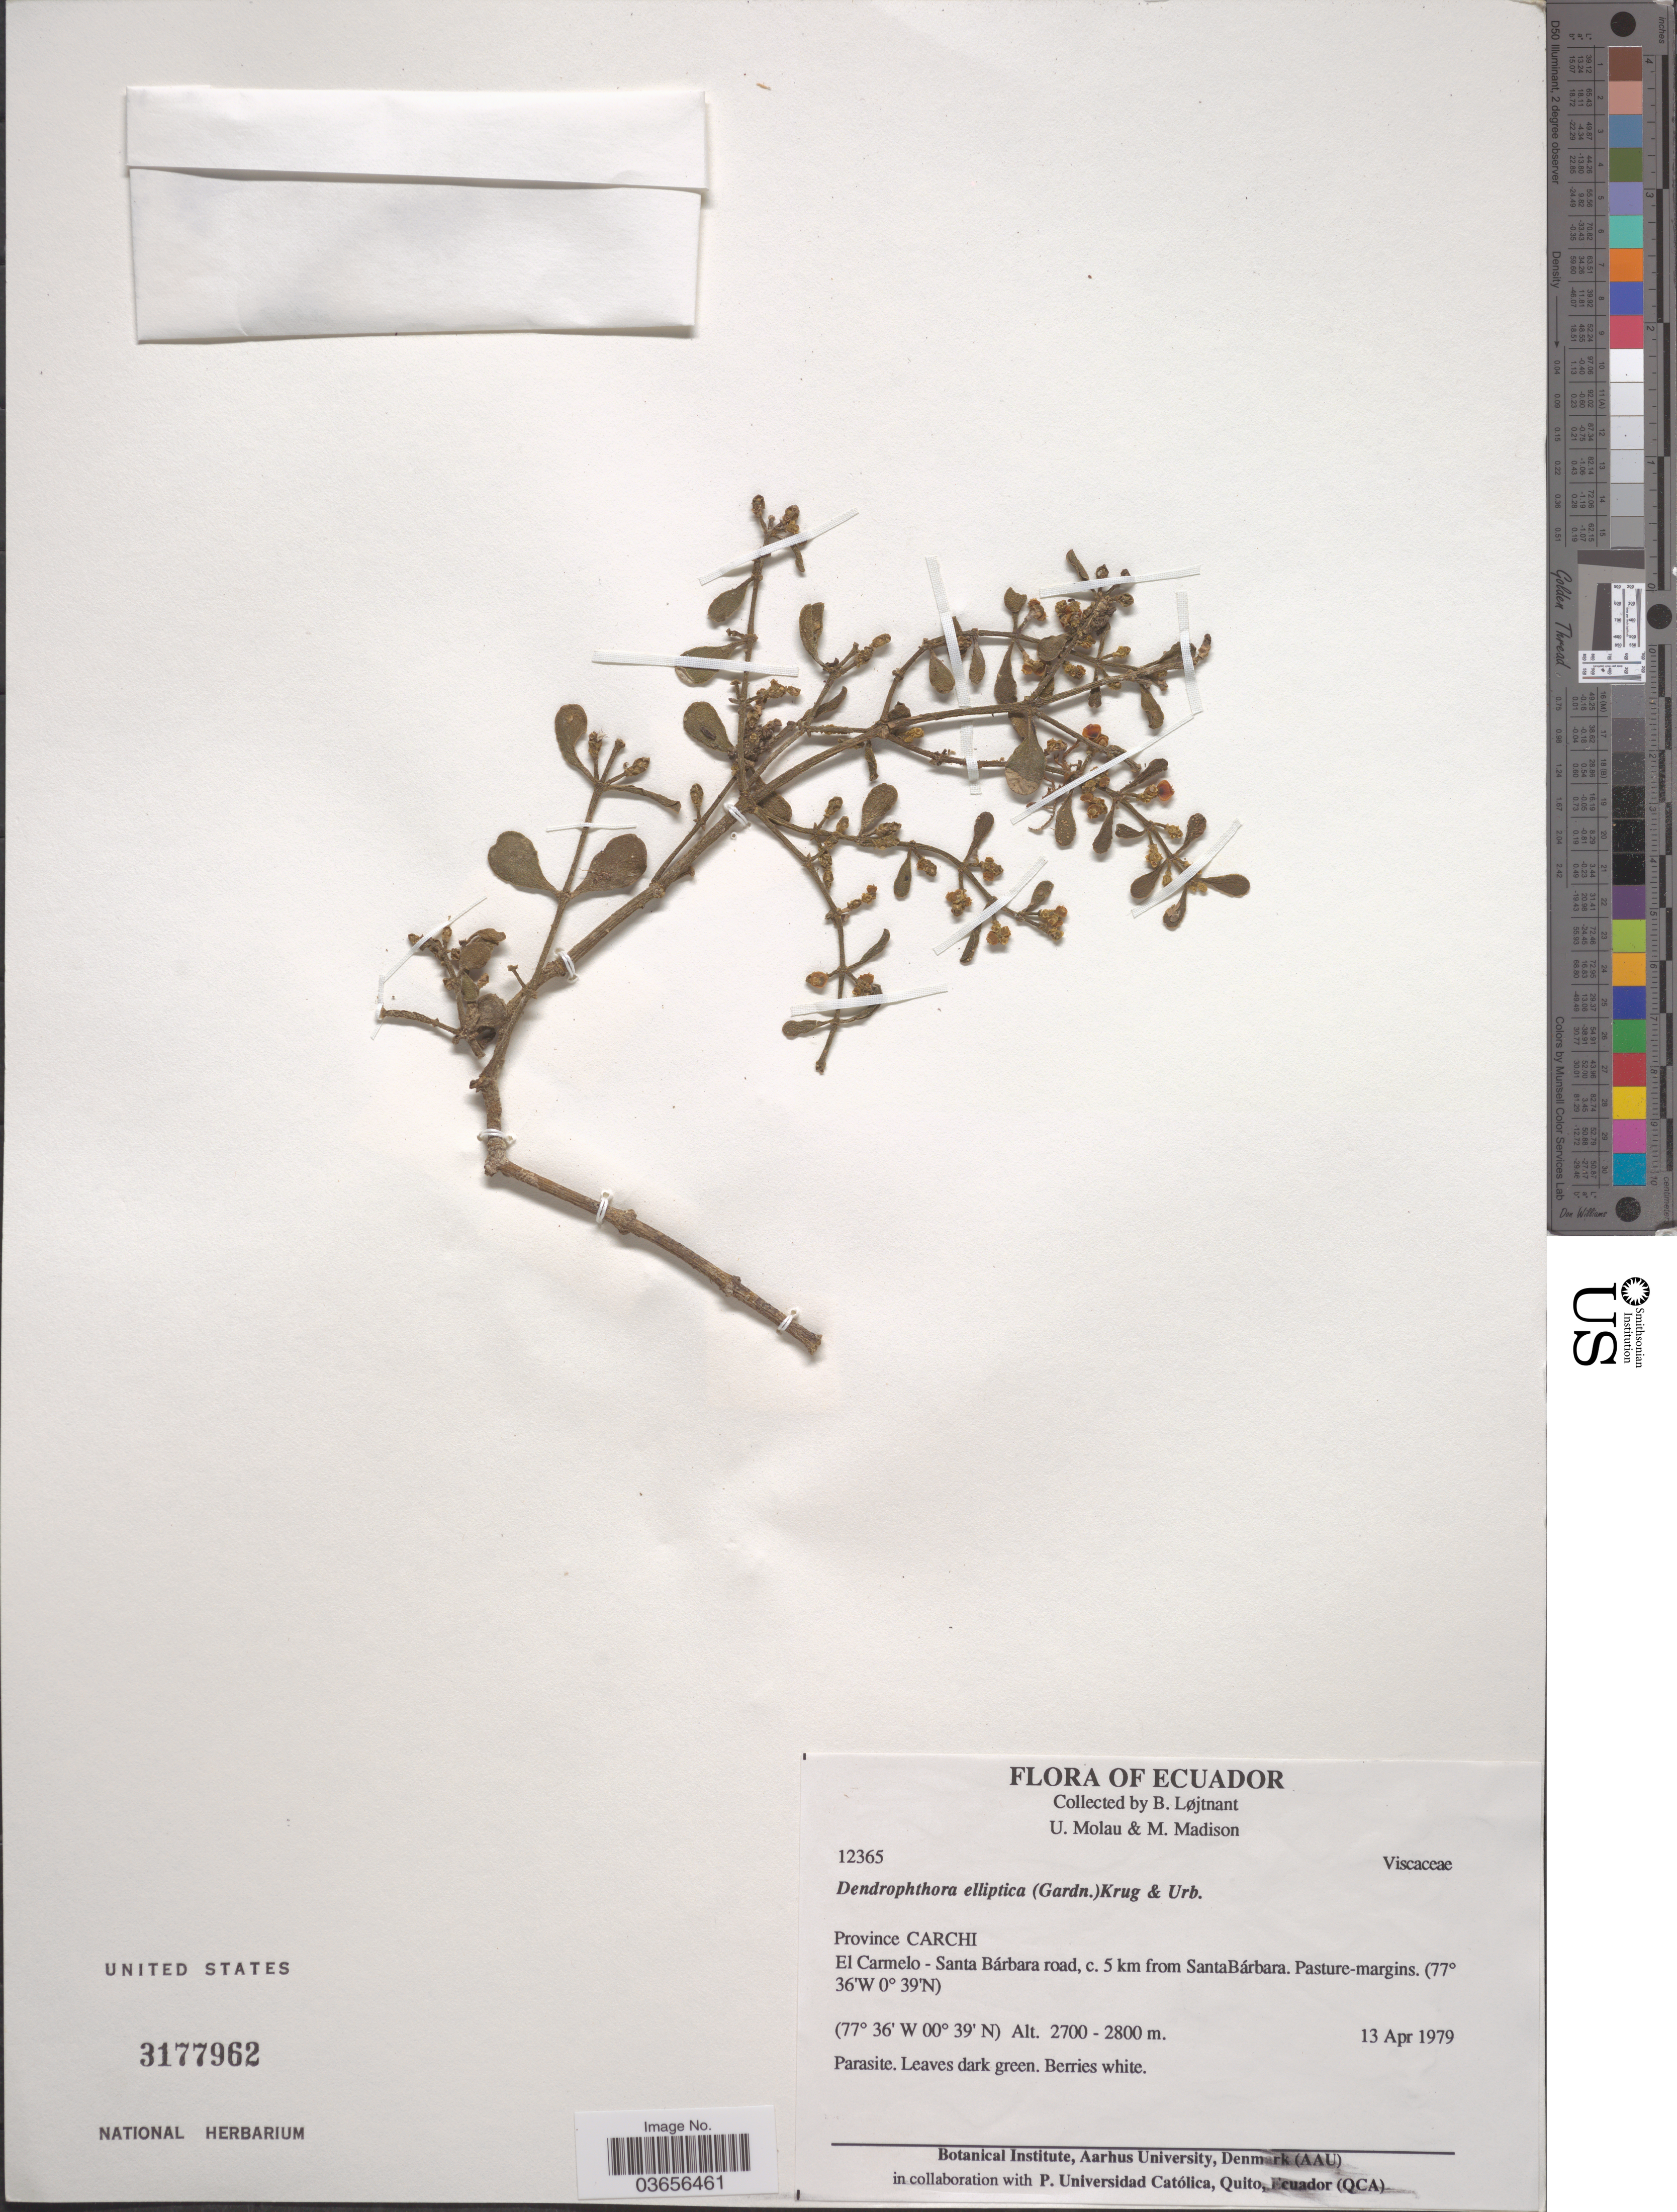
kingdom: Plantae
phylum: Tracheophyta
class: Magnoliopsida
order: Santalales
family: Viscaceae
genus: Dendrophthora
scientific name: Dendrophthora elliptica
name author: (Gardner) Krug & Urb.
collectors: B. Löjtnant, U. Molau & M. Madison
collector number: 12365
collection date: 1979-04-13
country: Ecuador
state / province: Carchi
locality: El Carmelo - Santa Bárbara road, c. 5 km from SantaBárbara. Pasture-margins.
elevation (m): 2700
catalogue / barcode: US 3177962